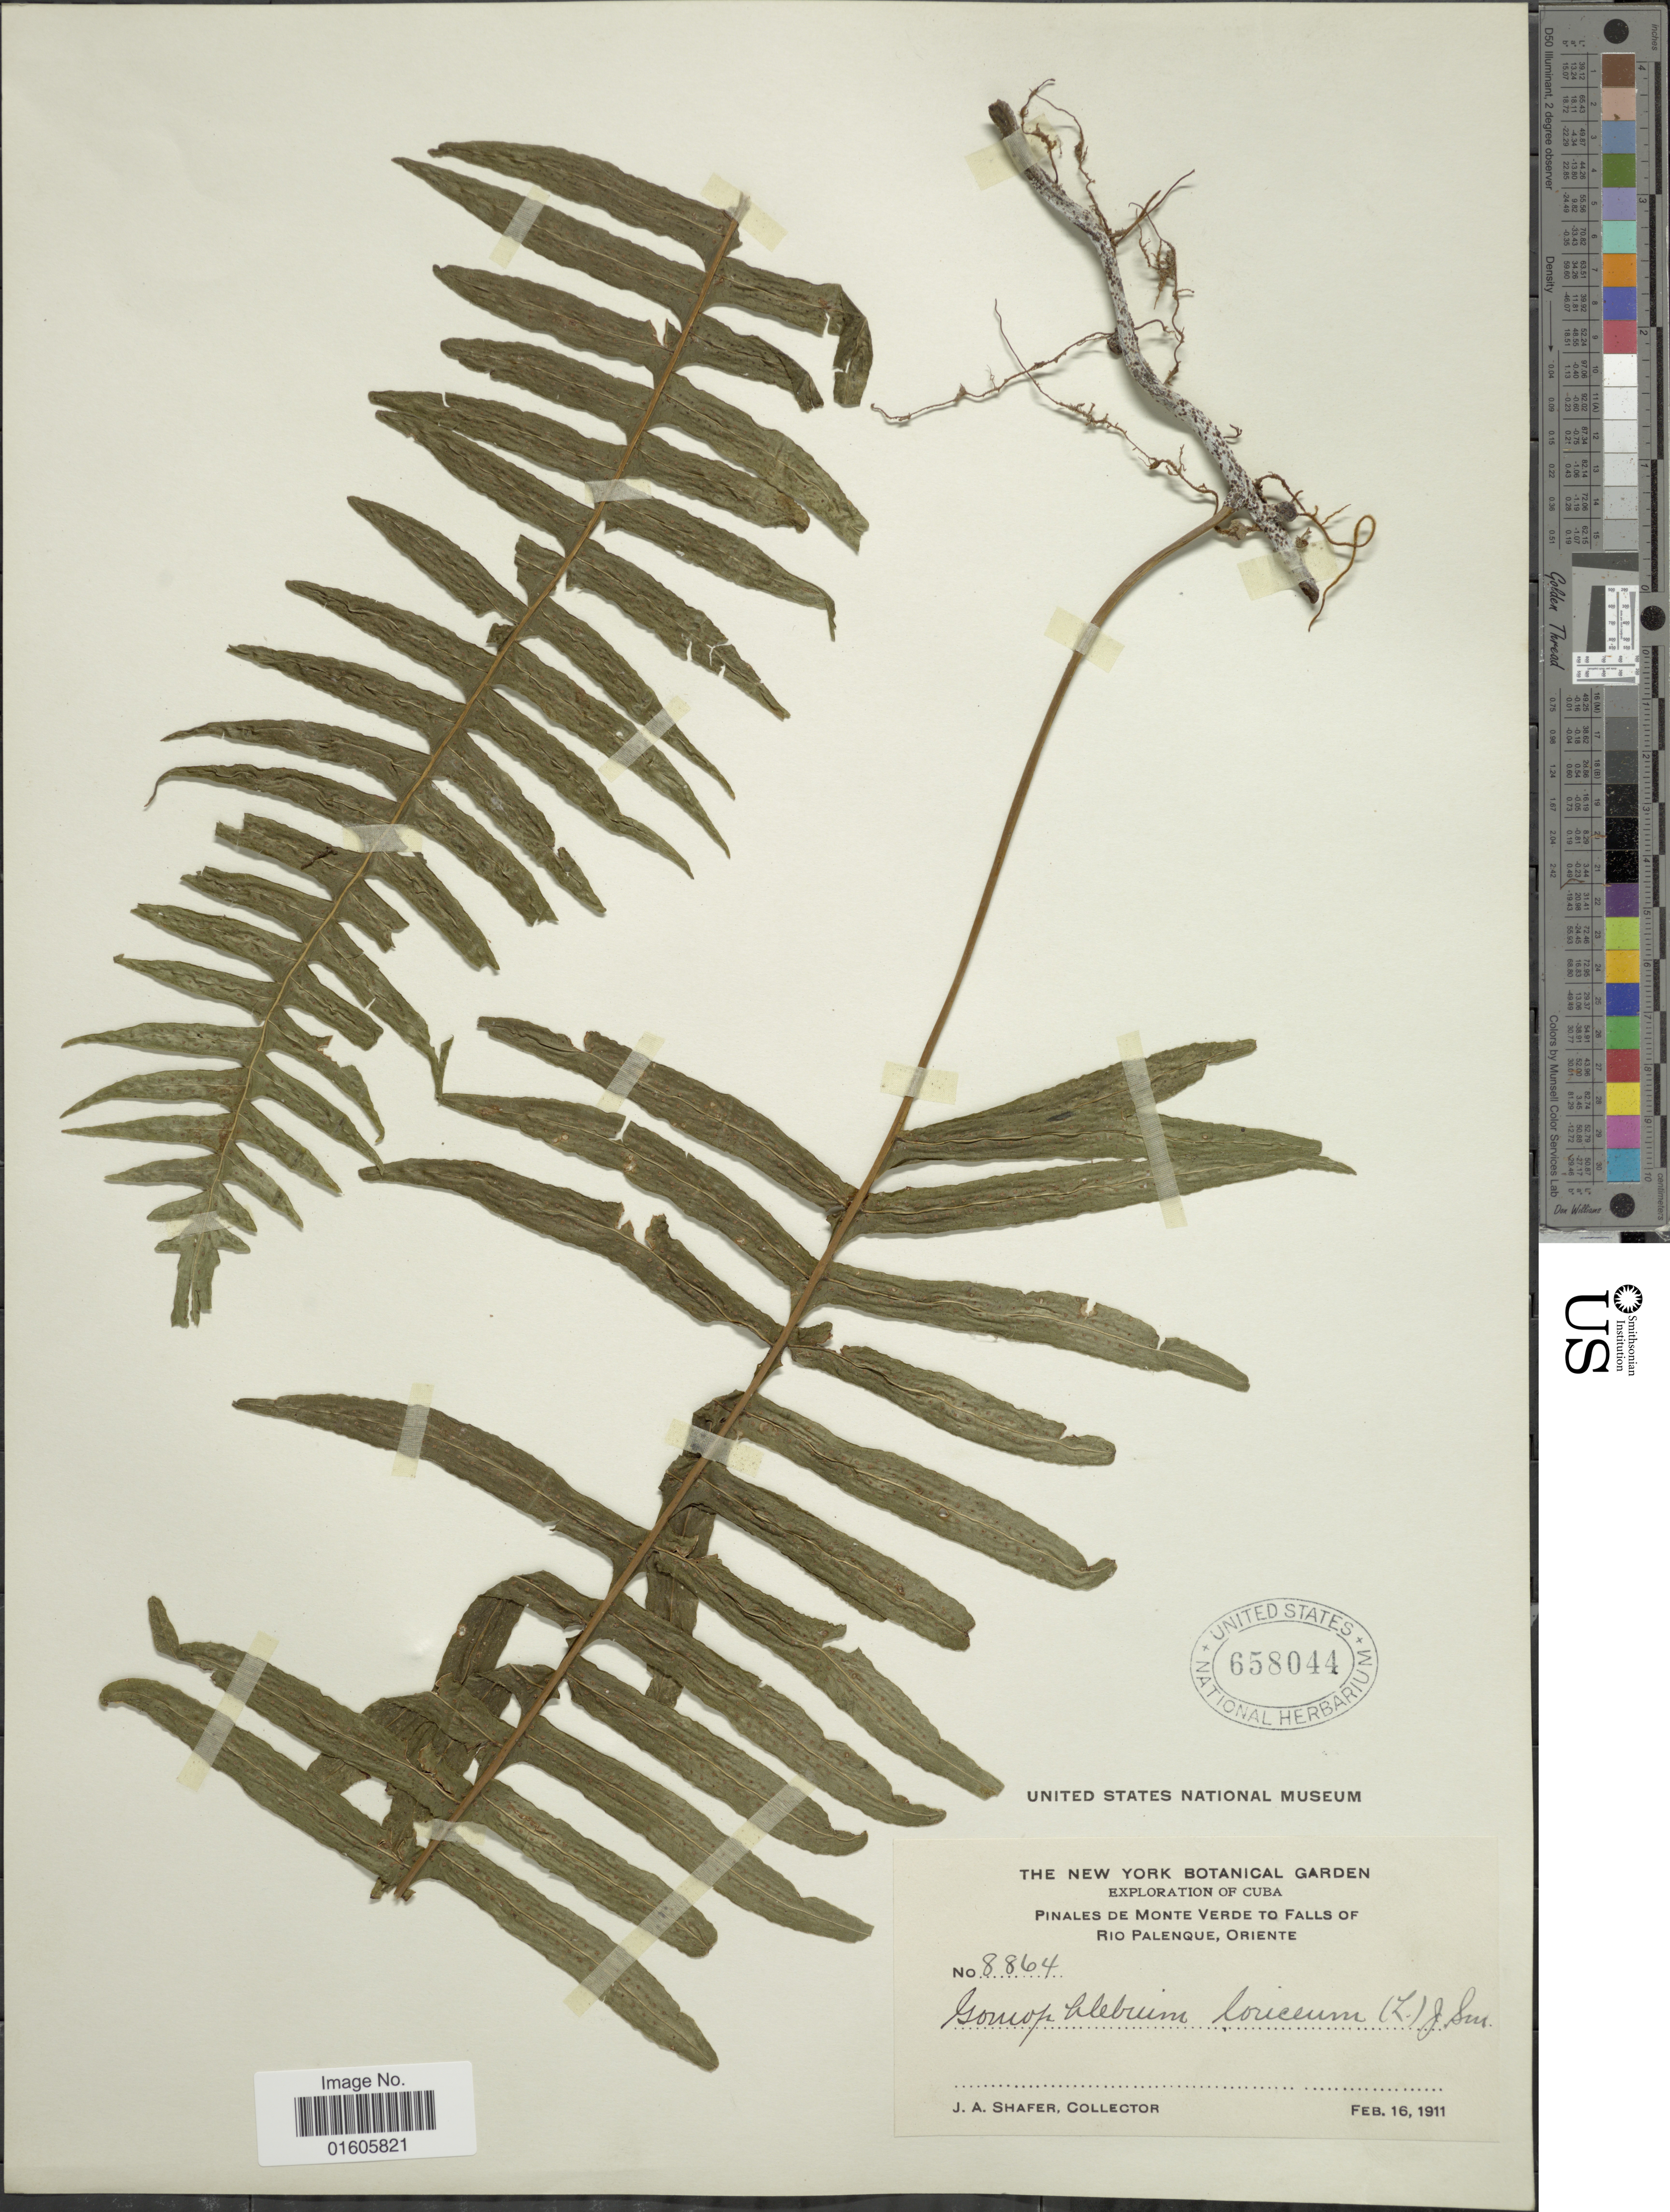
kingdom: Plantae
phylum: Tracheophyta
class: Polypodiopsida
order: Polypodiales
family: Polypodiaceae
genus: Serpocaulon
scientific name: Serpocaulon loriceum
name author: (L.) A.R. Sm.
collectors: J. A. Shafer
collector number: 8864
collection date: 1911-02-16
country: Cuba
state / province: Oriente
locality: Pinales de Monte Verde to Falls of Rio Palenque, Oriente.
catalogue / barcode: US 658044